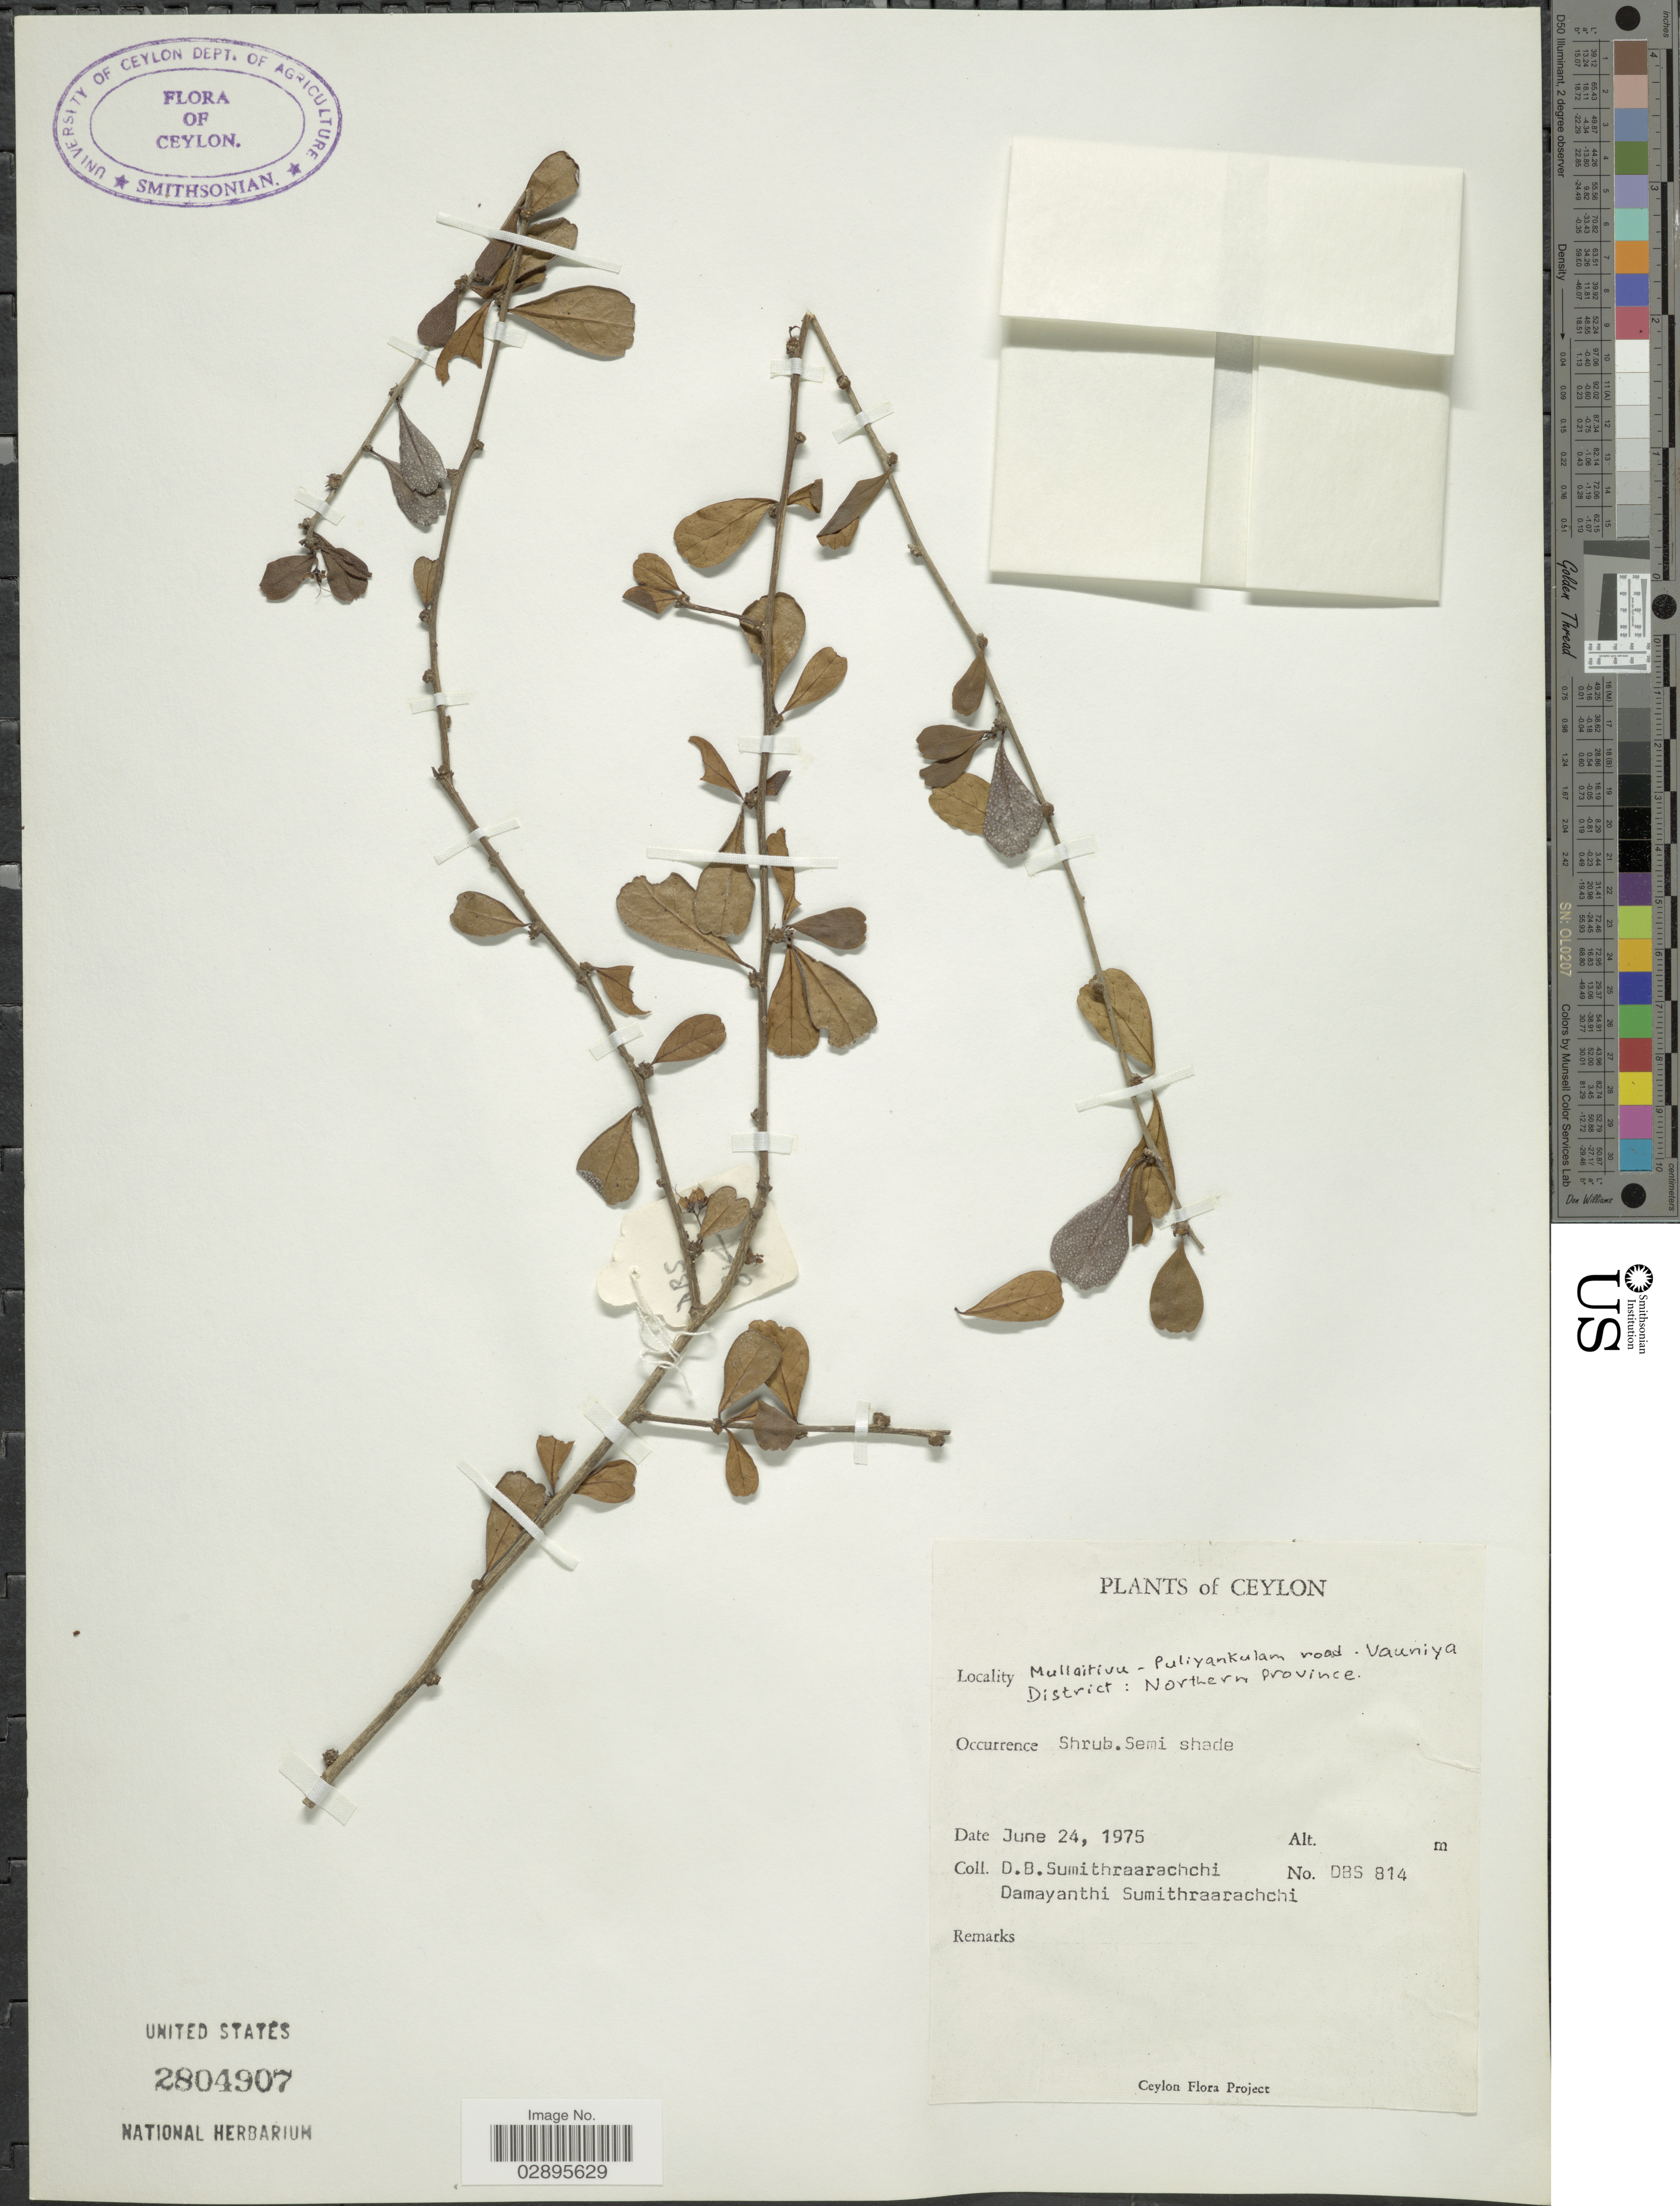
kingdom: Plantae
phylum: Tracheophyta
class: Magnoliopsida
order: Boraginales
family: Ehretiaceae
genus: Ehretia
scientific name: Ehretia microphylla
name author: Lam.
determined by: Strong, Mark T., (BOT), Smithsonian Institution - National Museum of Natural History (UNITED STATES)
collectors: D. B. Sumithraarachchi & D. Sumithraarachchi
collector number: DBS 814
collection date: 1975-06-24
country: Sri Lanka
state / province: Northern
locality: Ceylon. Mullaitivu-Puliyankulam road. Vauniya District.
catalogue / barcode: US 2804907